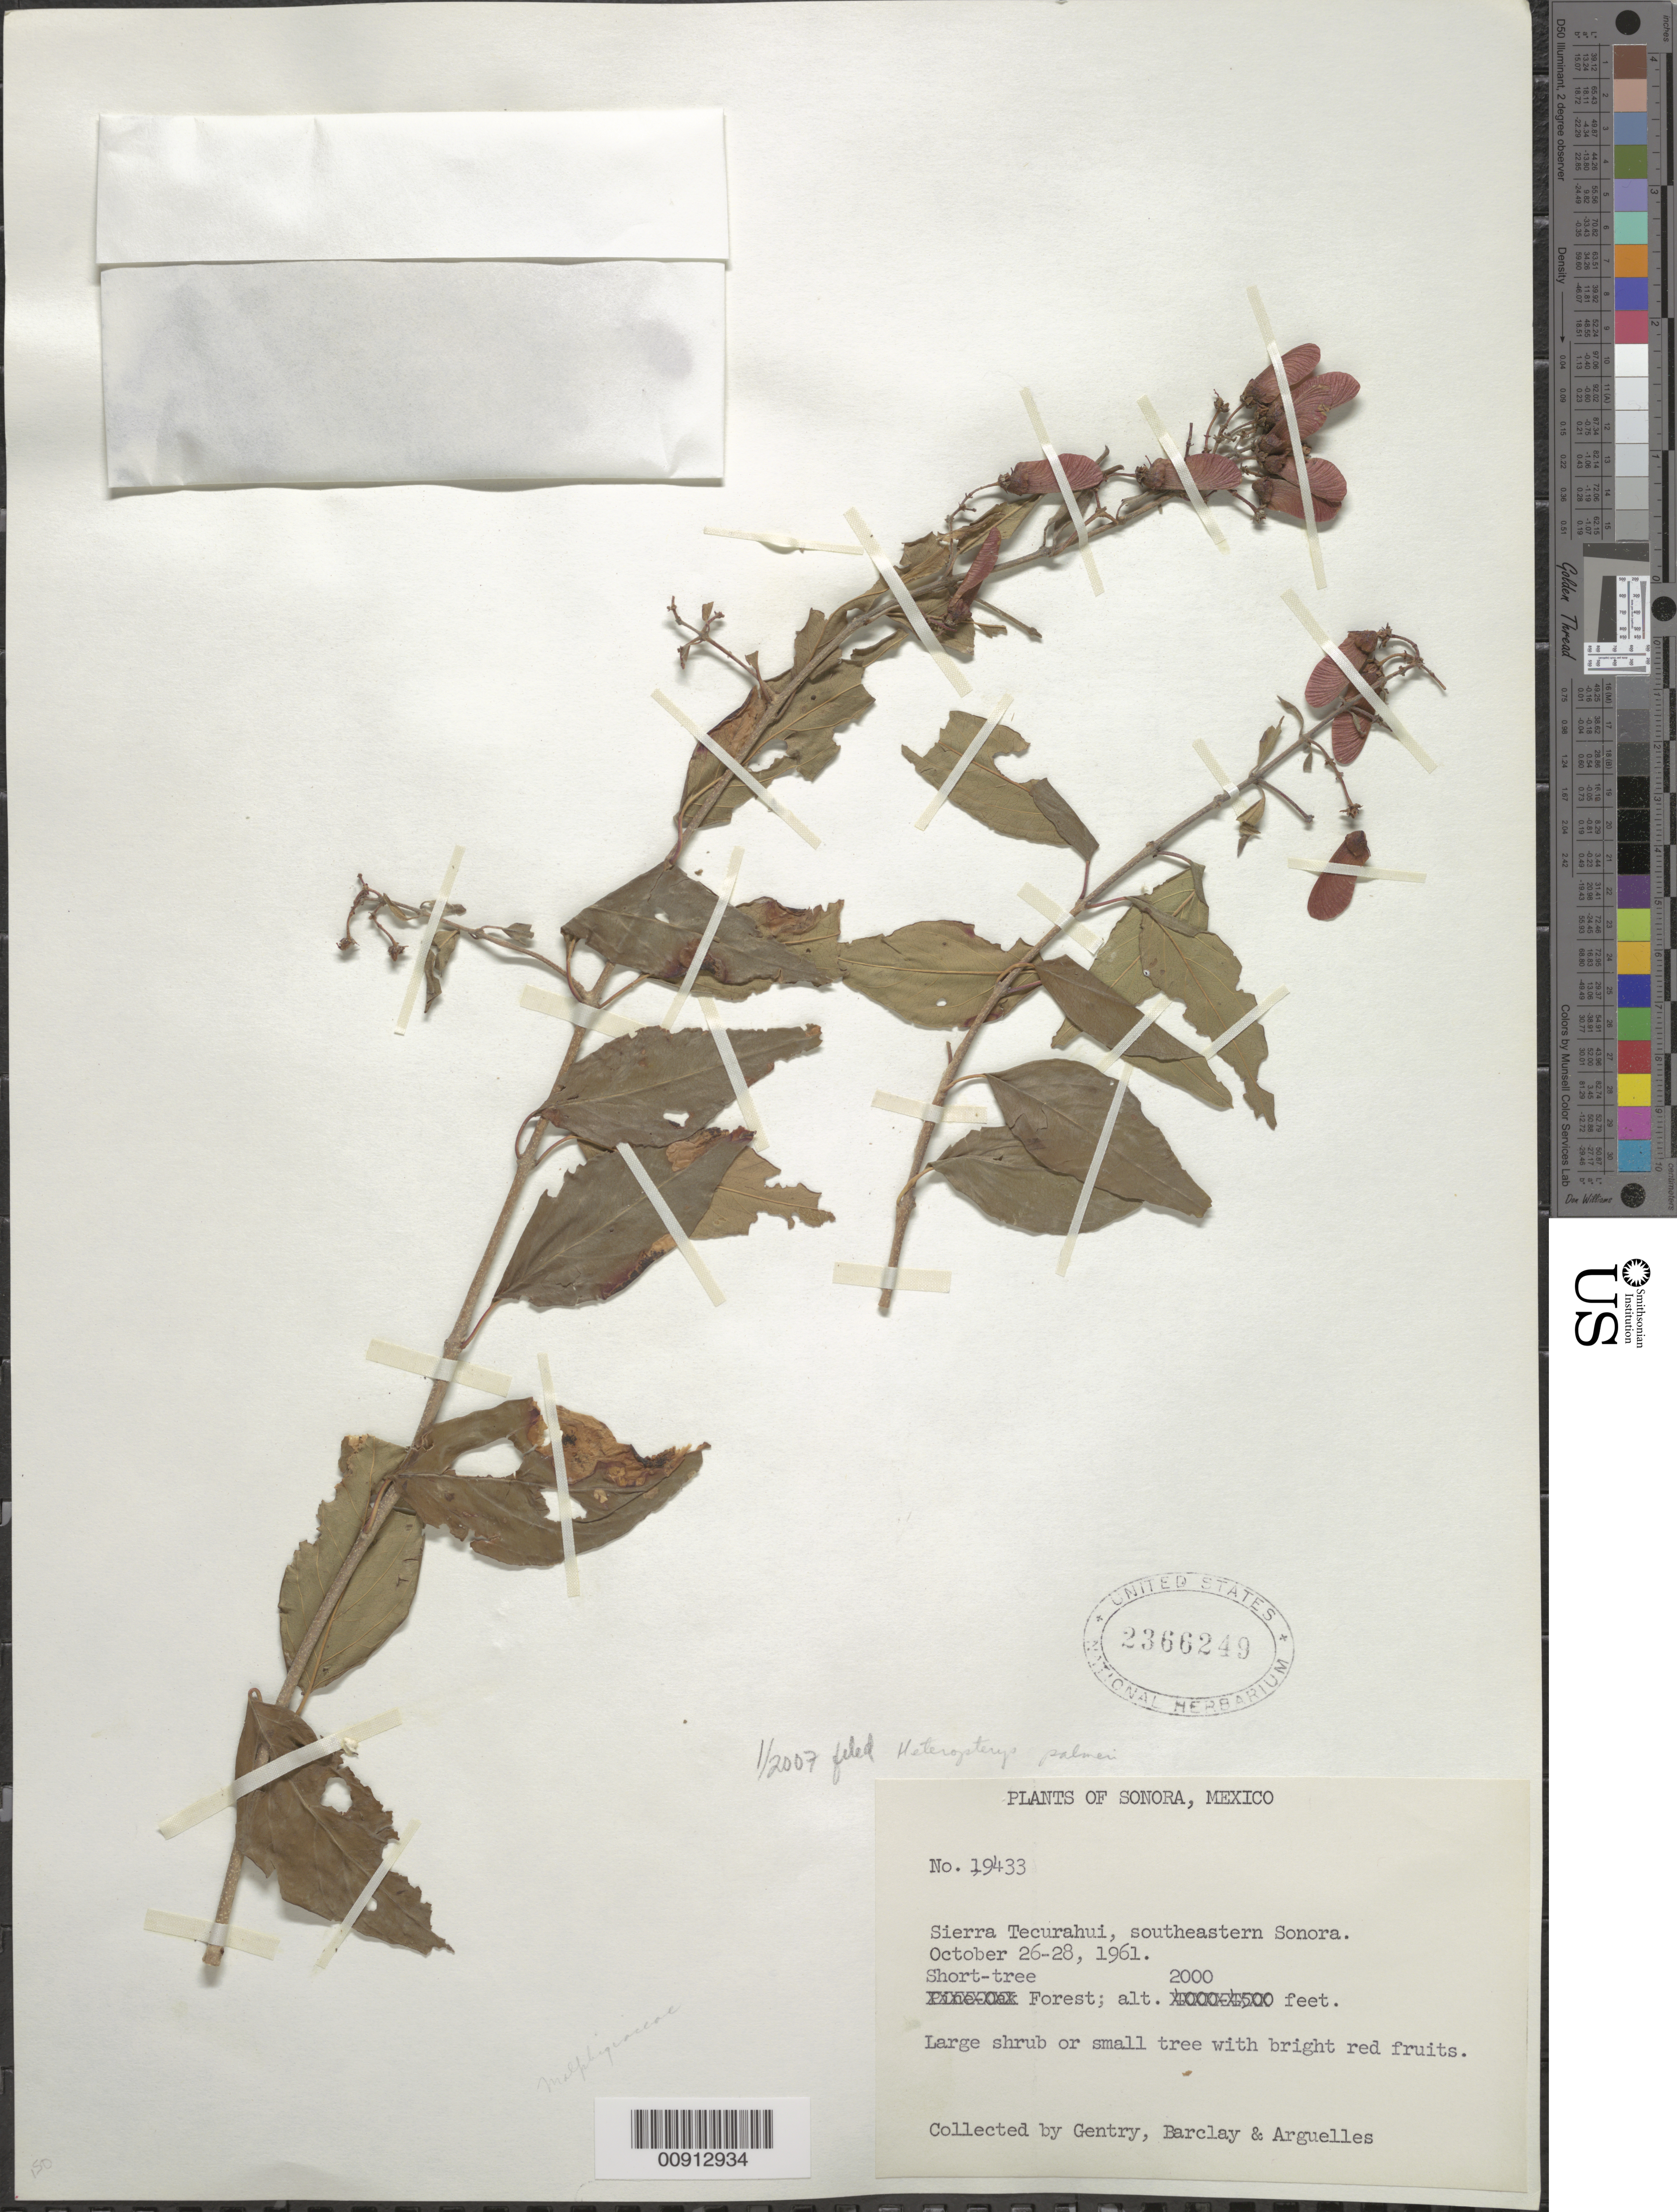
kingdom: Plantae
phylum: Tracheophyta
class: Magnoliopsida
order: Malpighiales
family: Malpighiaceae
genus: Heteropterys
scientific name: Heteropterys palmeri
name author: Rose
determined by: Strong, Mark T., (BOT), Smithsonian Institution - National Museum of Natural History (UNITED STATES)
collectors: Gentry, --, -- Barclay & Arguelles, --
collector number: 19433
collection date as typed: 26 Oct 1961 to 28 Oct 1961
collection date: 1961-10-26/1961-10-28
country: Mexico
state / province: Sonora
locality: Sierra Tecurahui, southeastern Sonora.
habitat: Shor-tree Forest.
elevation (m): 610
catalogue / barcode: US 2366249